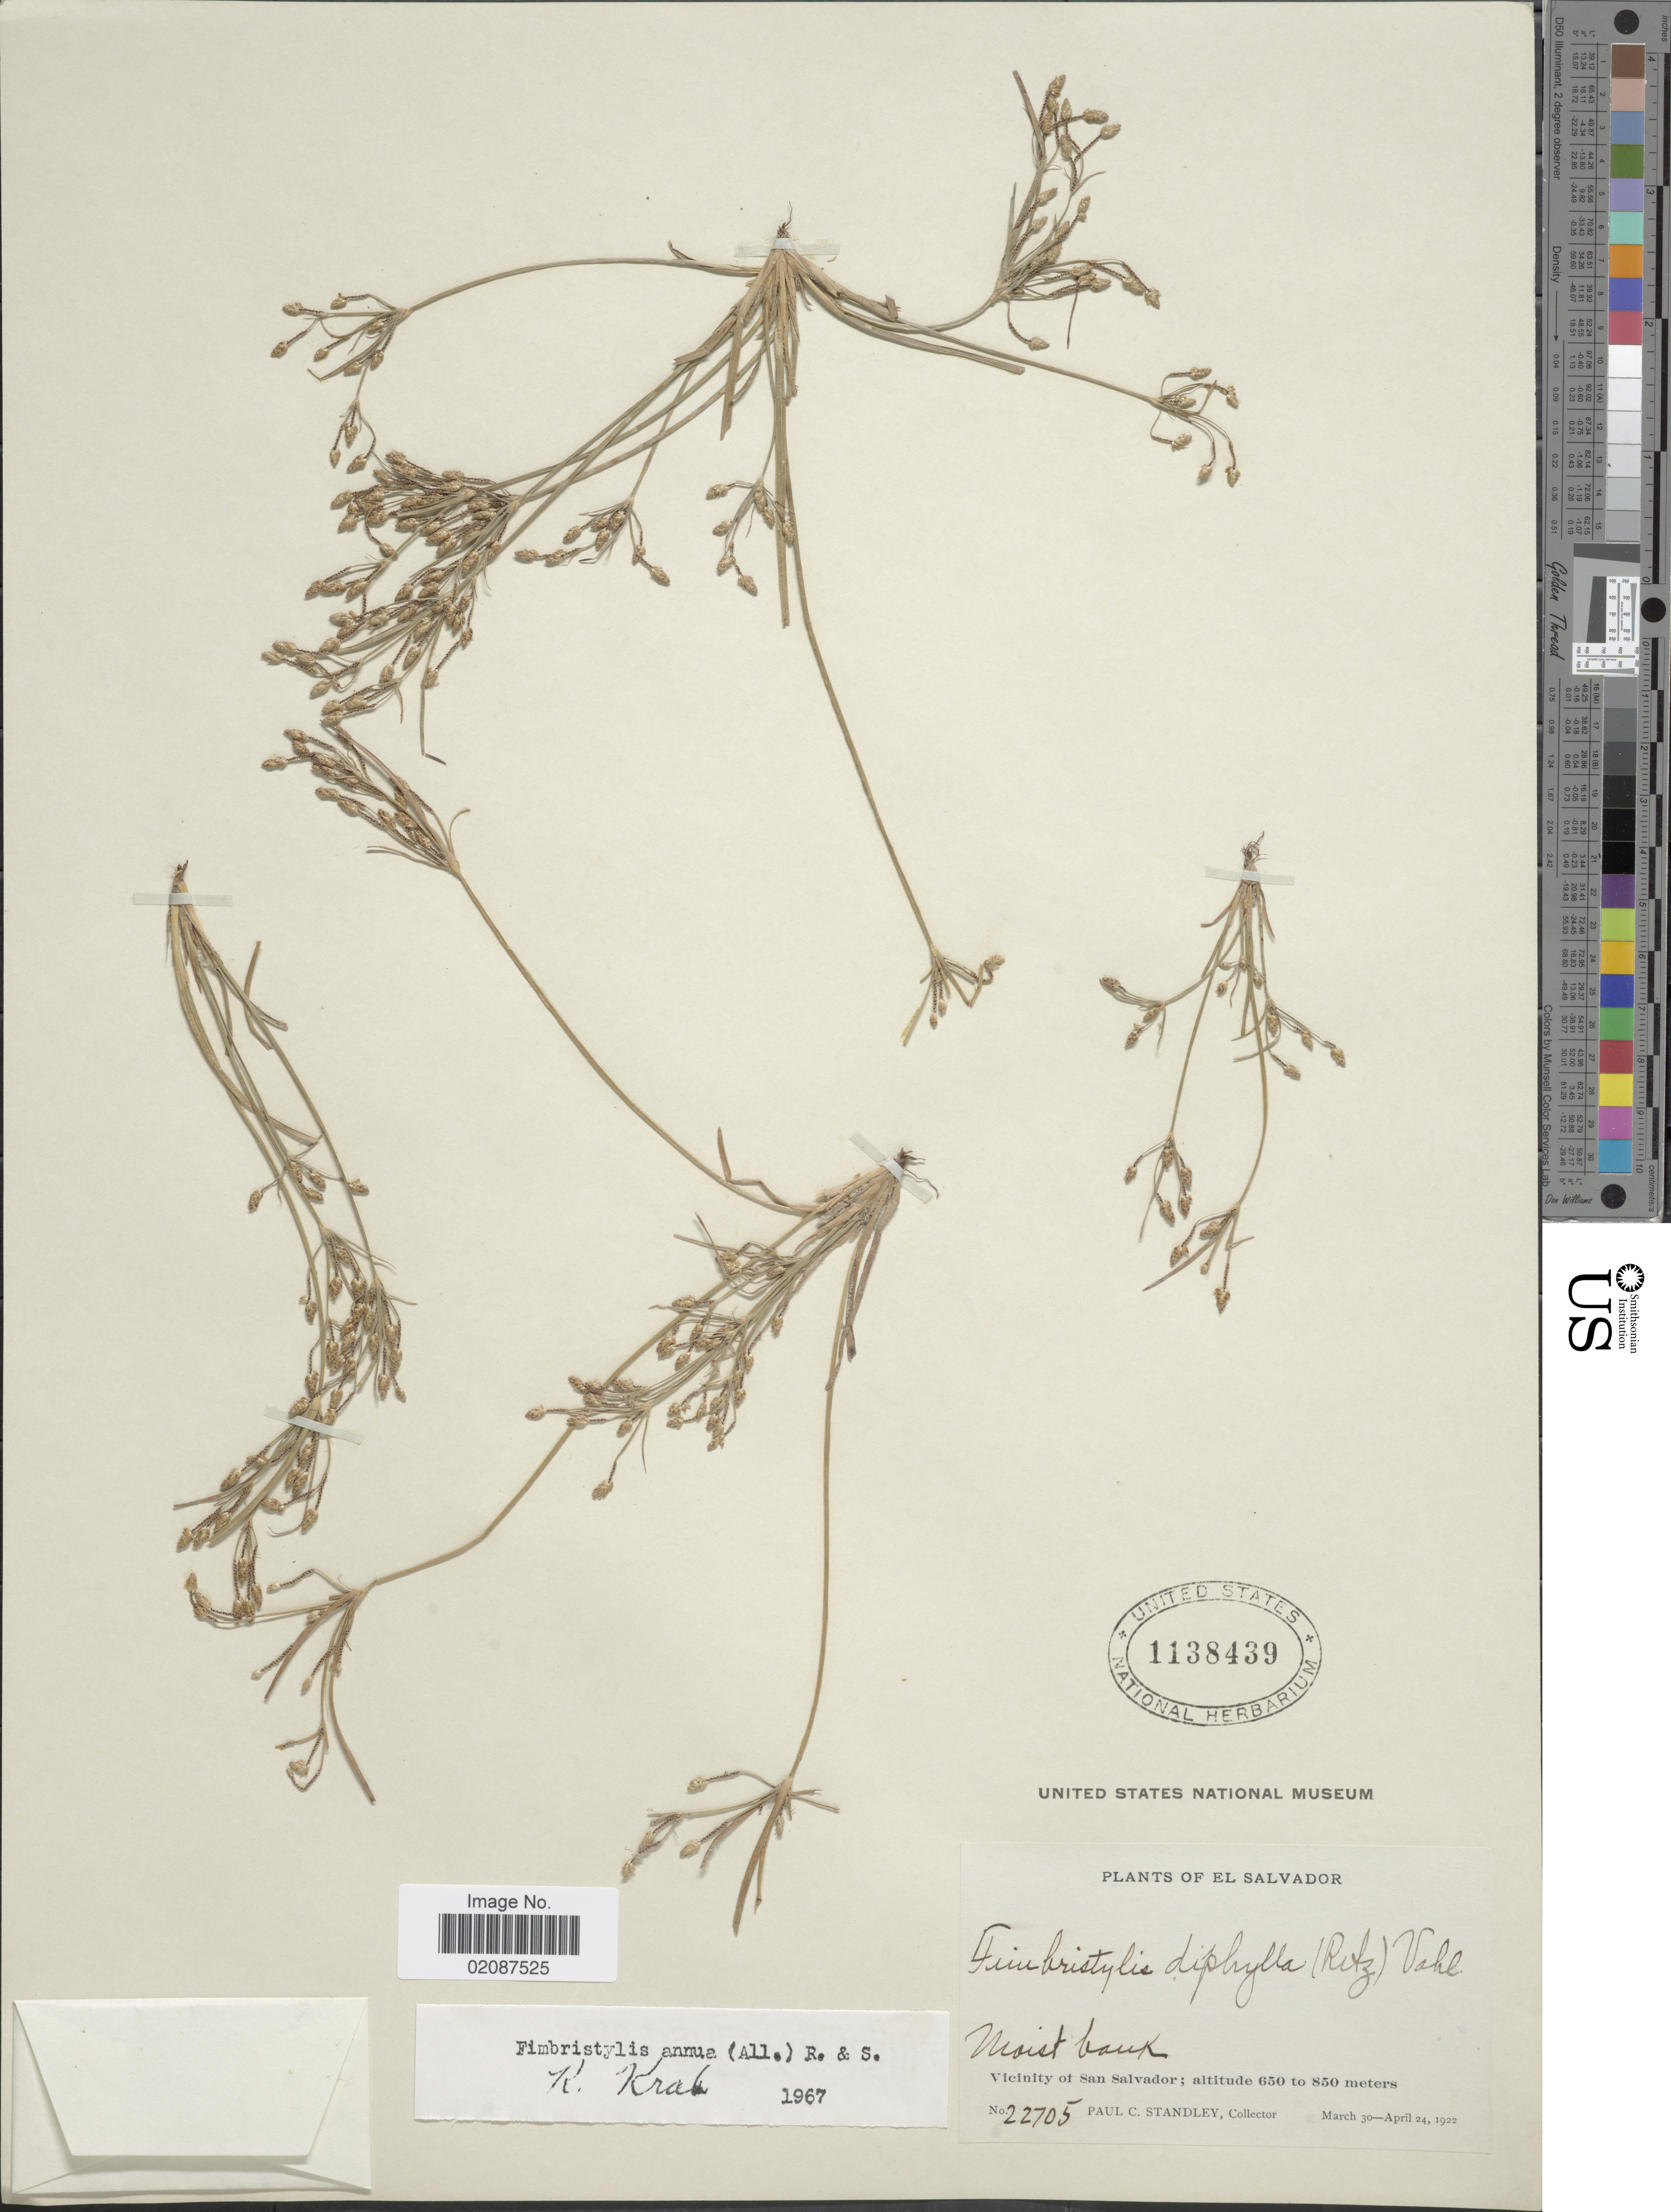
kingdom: Plantae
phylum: Tracheophyta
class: Liliopsida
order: Poales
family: Cyperaceae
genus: Fimbristylis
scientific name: Fimbristylis annua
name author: (All.) Roem. & Schult.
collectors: P. C. Standley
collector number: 22705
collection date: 1922-03-30/1922-04-24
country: El Salvador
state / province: San Salvador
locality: Vicinity of San Salvador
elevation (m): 650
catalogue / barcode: US 1138439